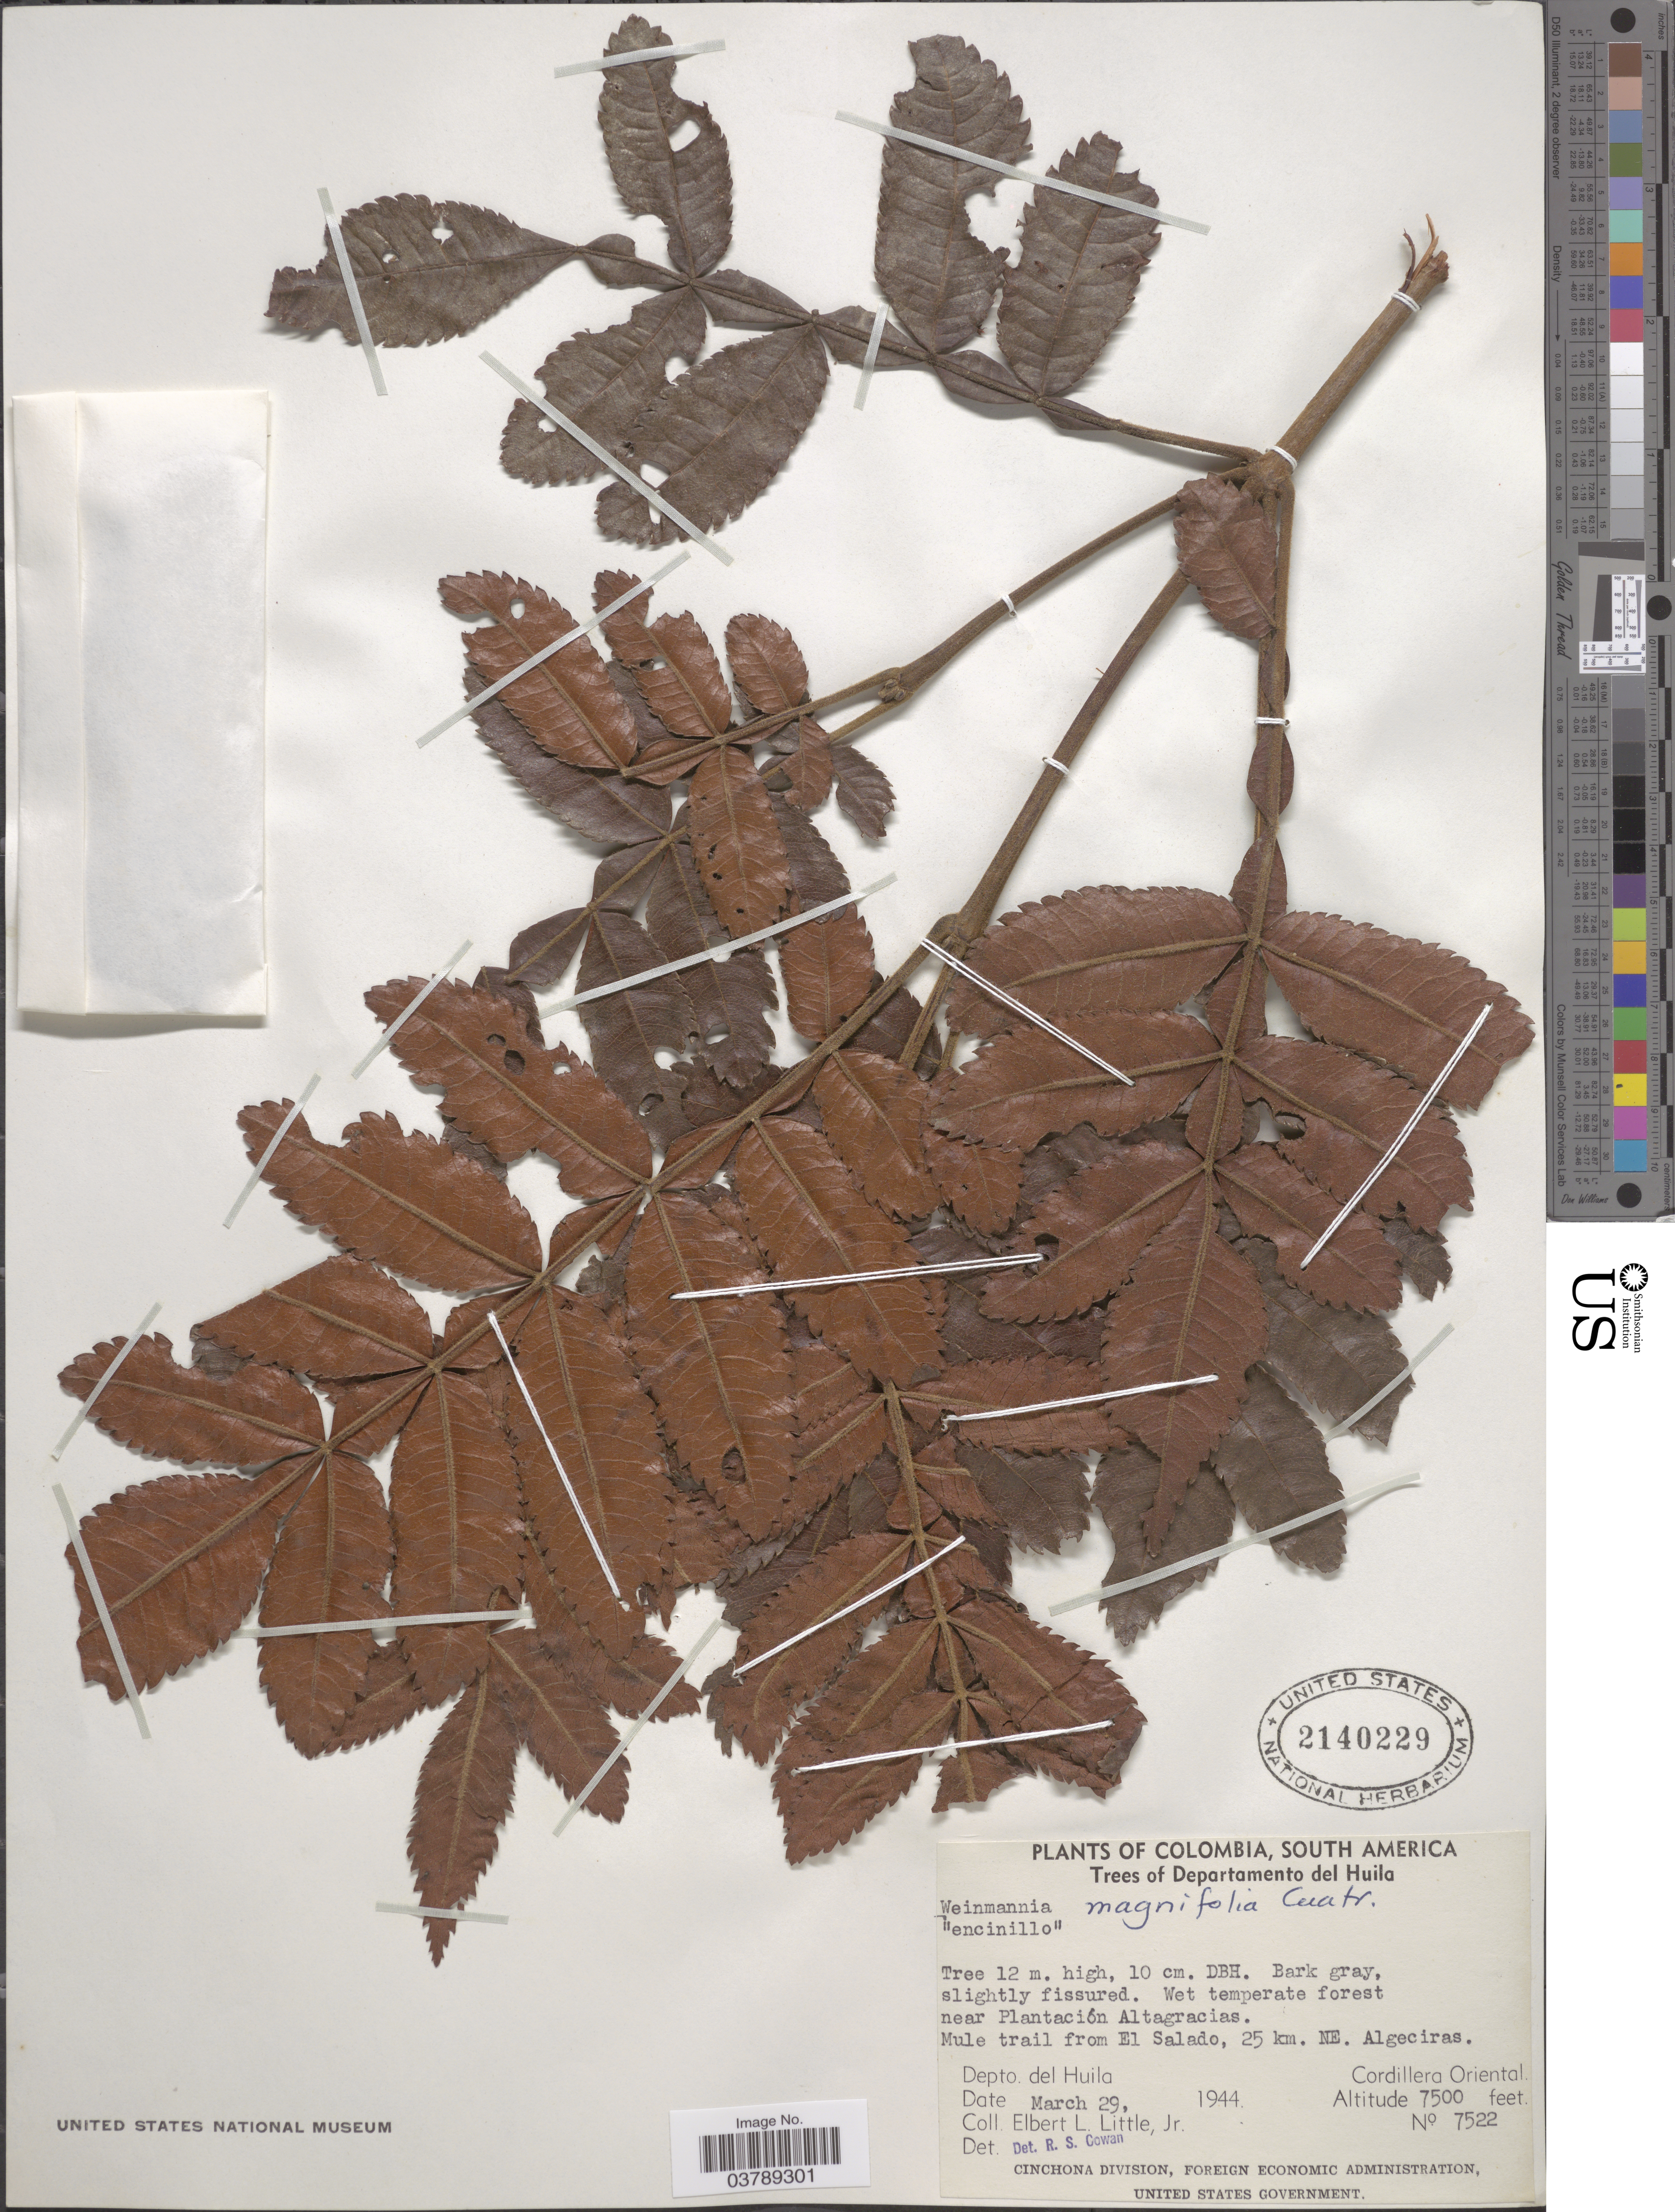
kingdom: Plantae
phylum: Tracheophyta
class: Magnoliopsida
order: Oxalidales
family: Cunoniaceae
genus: Weinmannia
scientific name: Weinmannia magnifolia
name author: Cuatrec.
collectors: E. L. Little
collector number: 7522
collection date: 1944-03-29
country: Colombia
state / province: Huila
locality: Near Plantación Altagracias. Mule trail from El Salado, 25 km. NE. Algeciras. Departamento del Huila. Cordillera Oriental.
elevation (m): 2286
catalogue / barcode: US 2140229